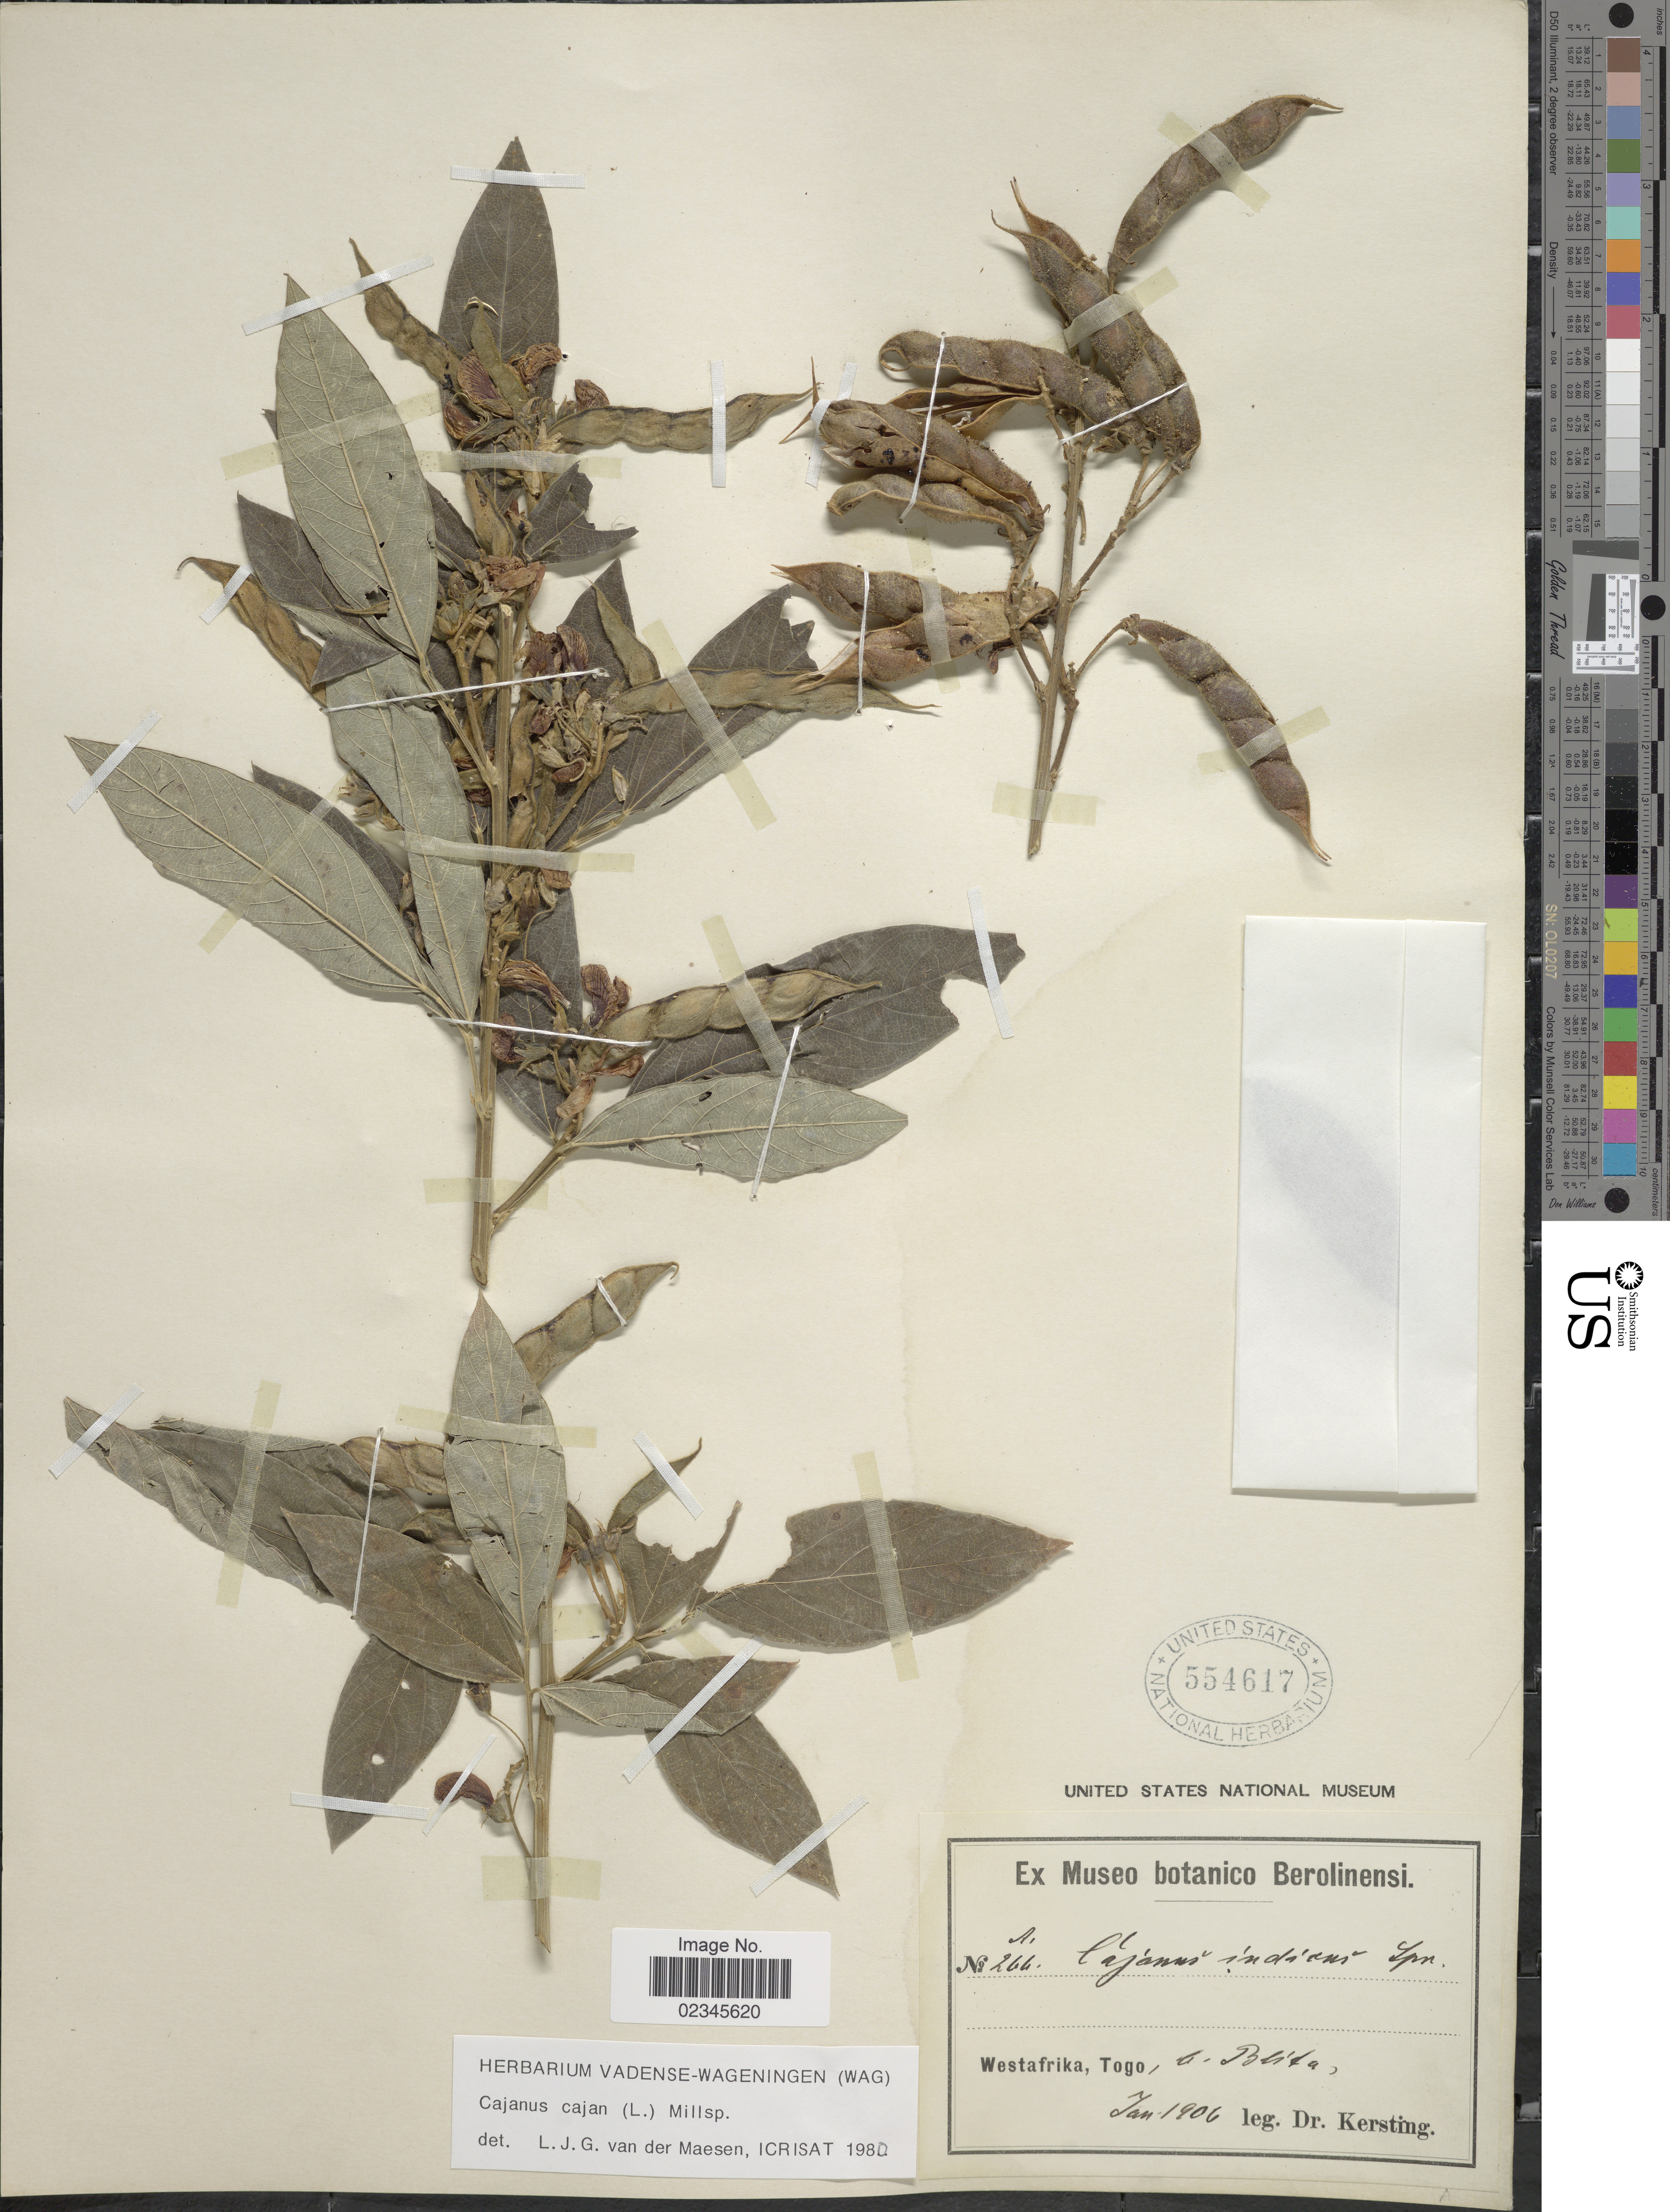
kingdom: Plantae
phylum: Tracheophyta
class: Magnoliopsida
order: Fabales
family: Fabaceae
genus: Cajanus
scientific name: Cajanus cajan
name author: (L.) Huth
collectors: -. Kersting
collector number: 266A?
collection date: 1906-01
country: Togo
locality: Westafrika, Togo, b. Blita.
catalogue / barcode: US 554617